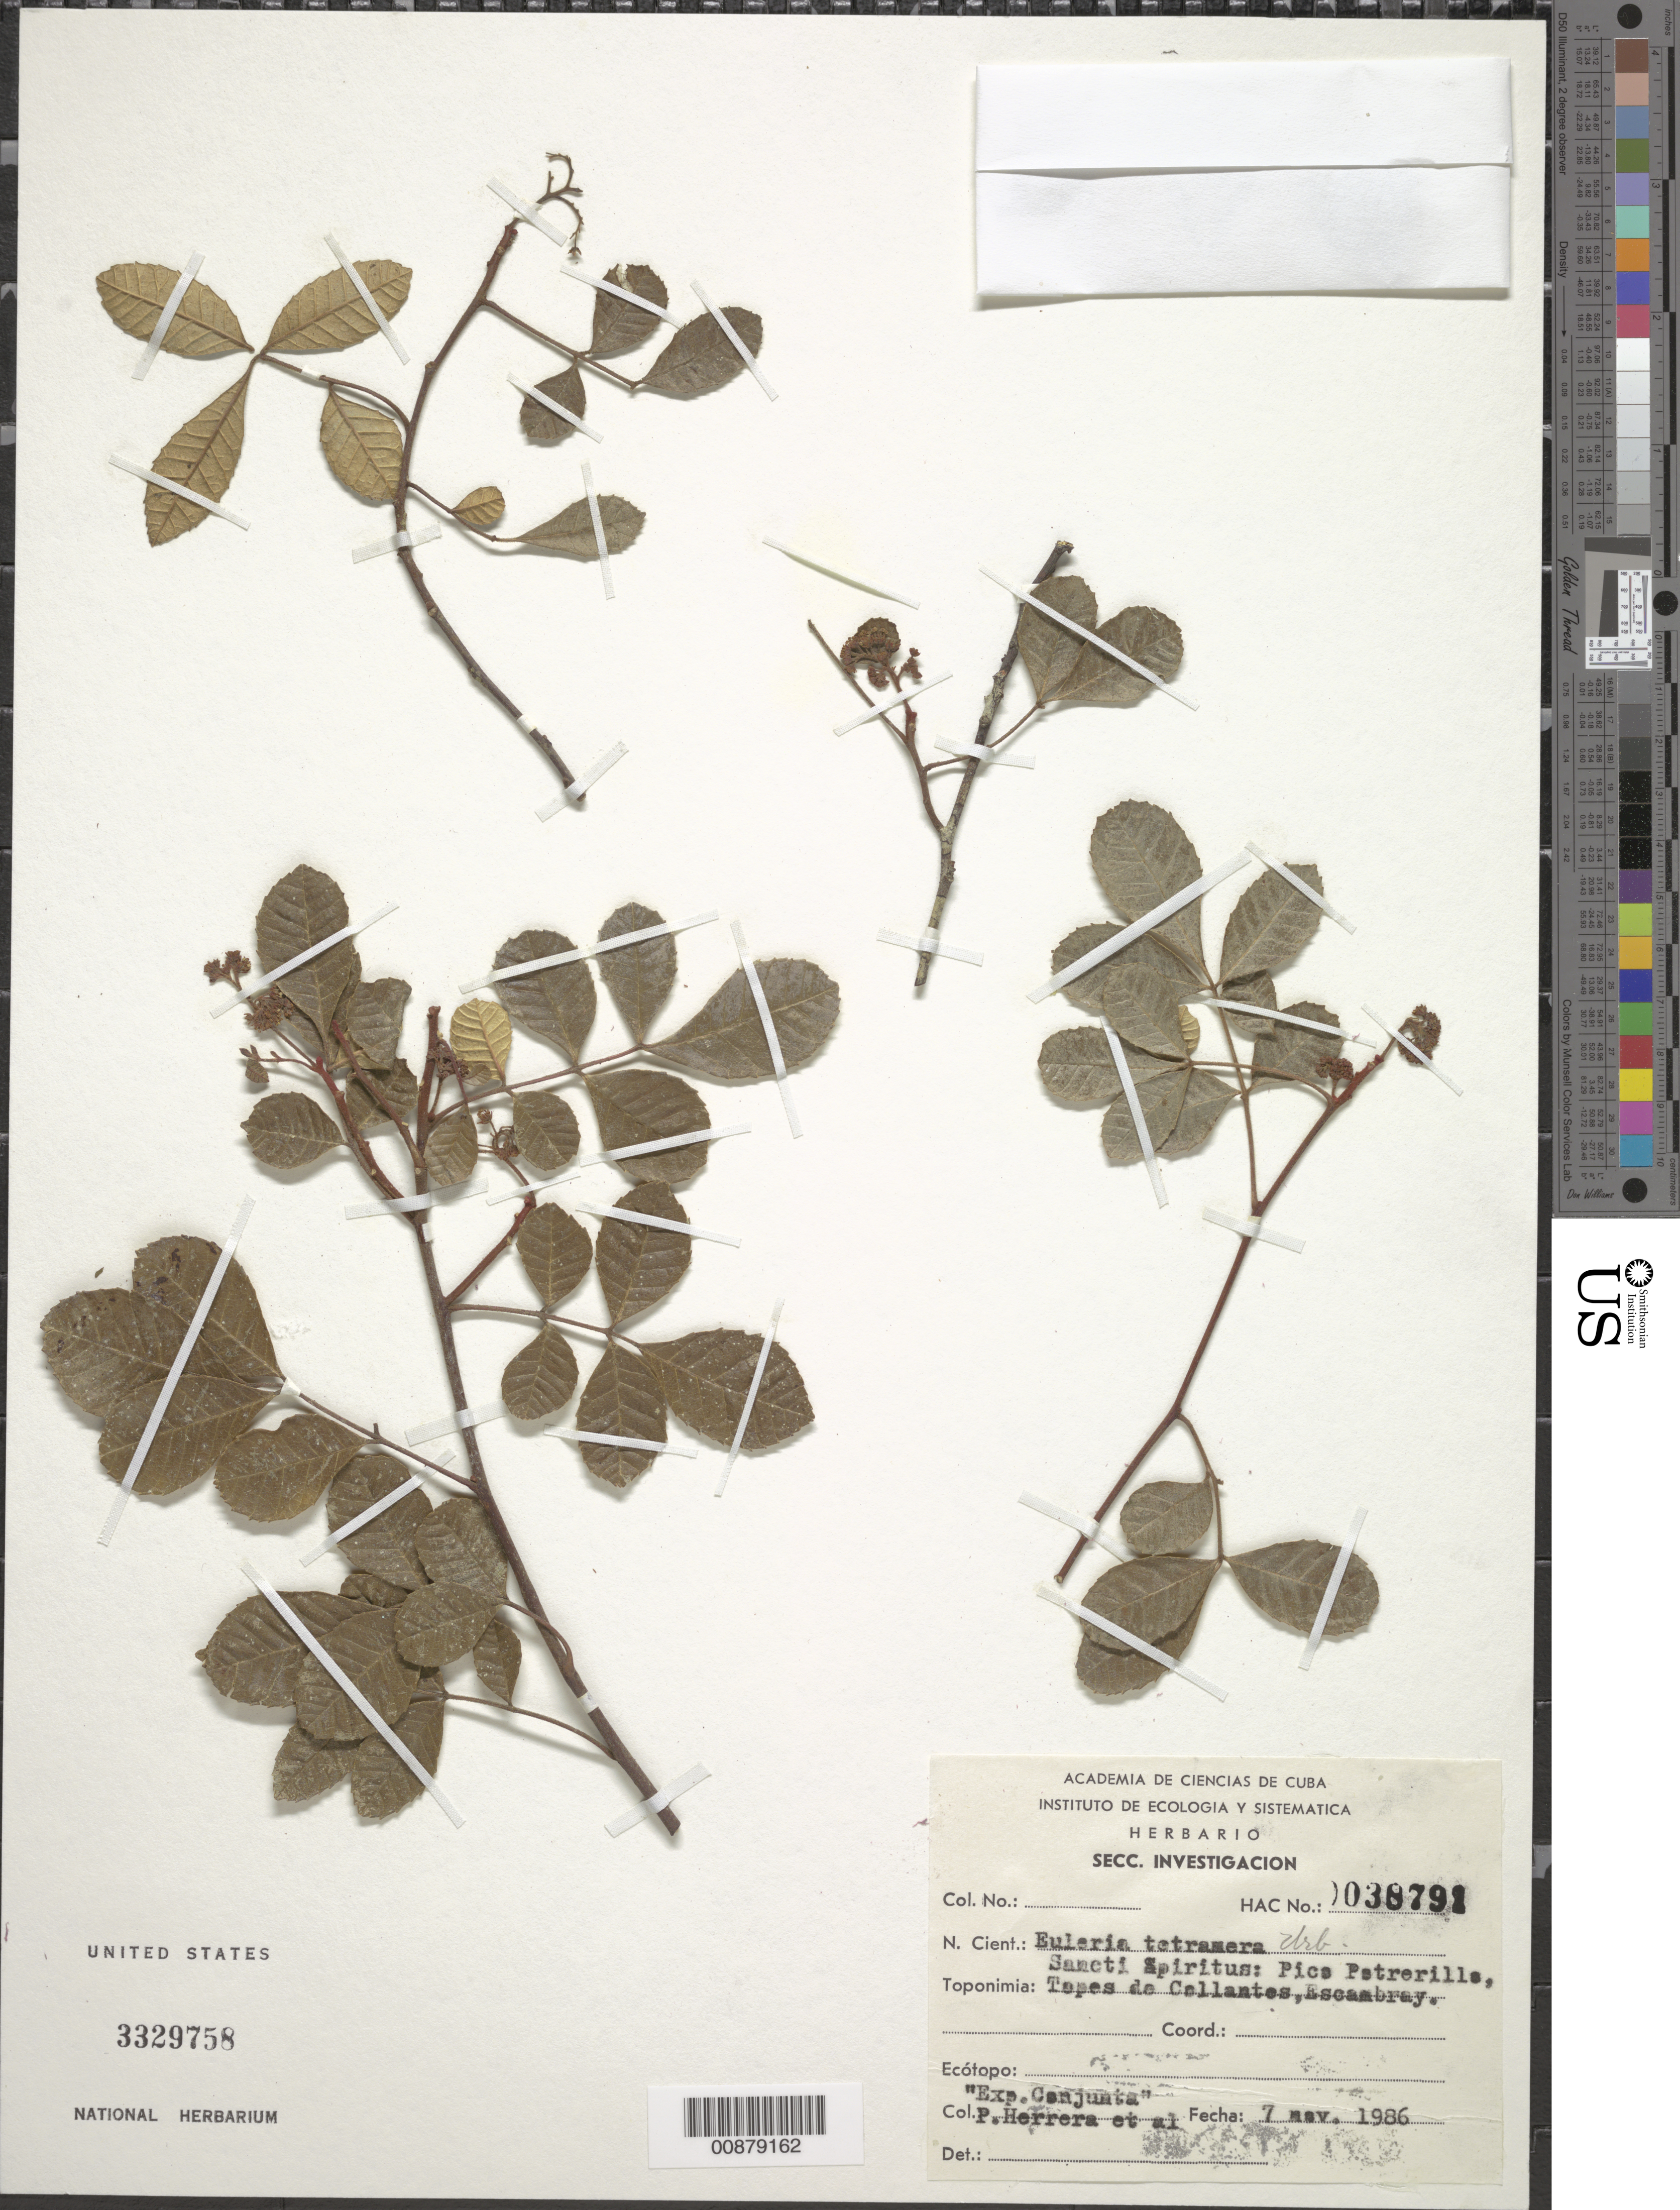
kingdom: Plantae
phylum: Tracheophyta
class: Magnoliopsida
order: Sapindales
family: Simaroubaceae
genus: Picrasma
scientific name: Picrasma tetramera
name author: (Urb.) W.W. Thomas et al.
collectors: Herrera, P. & et al.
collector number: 38791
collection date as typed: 07 Nov 1986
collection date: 1986-11-07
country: Cuba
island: Cuba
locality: Sancti Spiritus, Pico Potrerillo, Tapes de Callantes, Escambray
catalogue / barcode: US 3329758